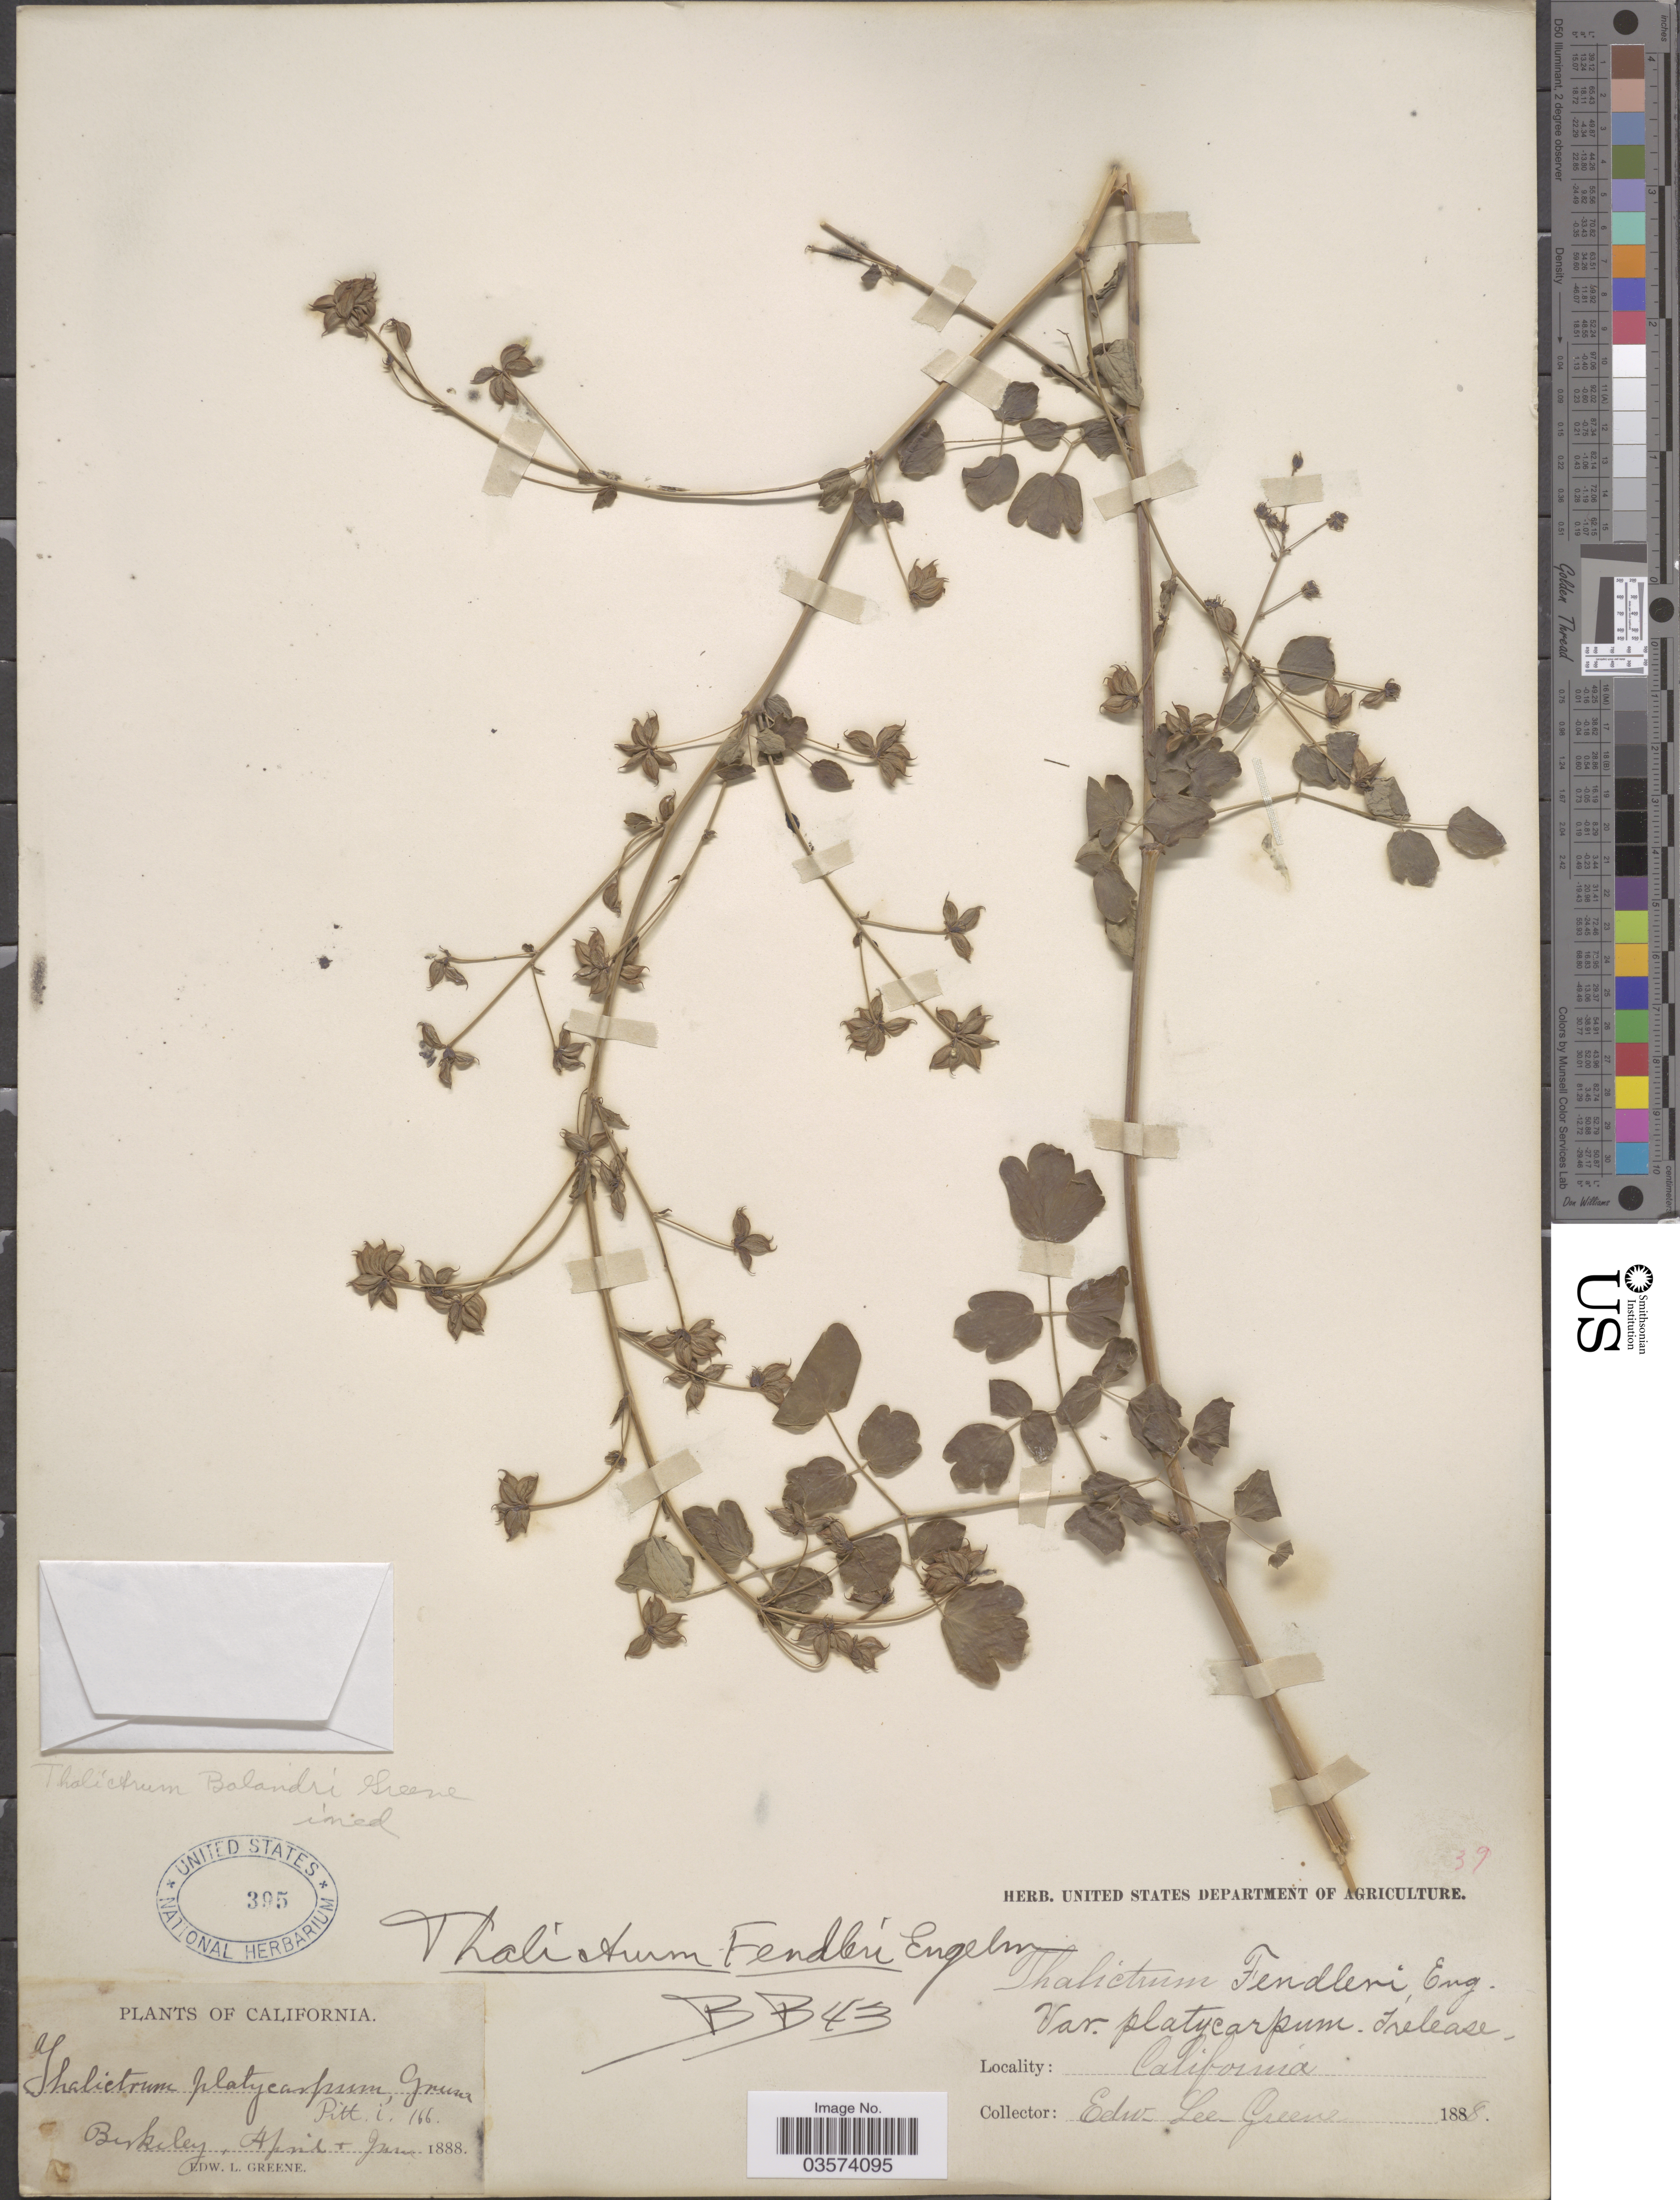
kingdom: Plantae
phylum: Tracheophyta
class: Magnoliopsida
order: Ranunculales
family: Ranunculaceae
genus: Thalictrum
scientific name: Thalictrum fendleri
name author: Engelm. ex A. Gray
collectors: E. L. Greene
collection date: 1888-04/1888-06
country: United States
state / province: California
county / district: Alameda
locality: Berkeley.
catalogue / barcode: US 395